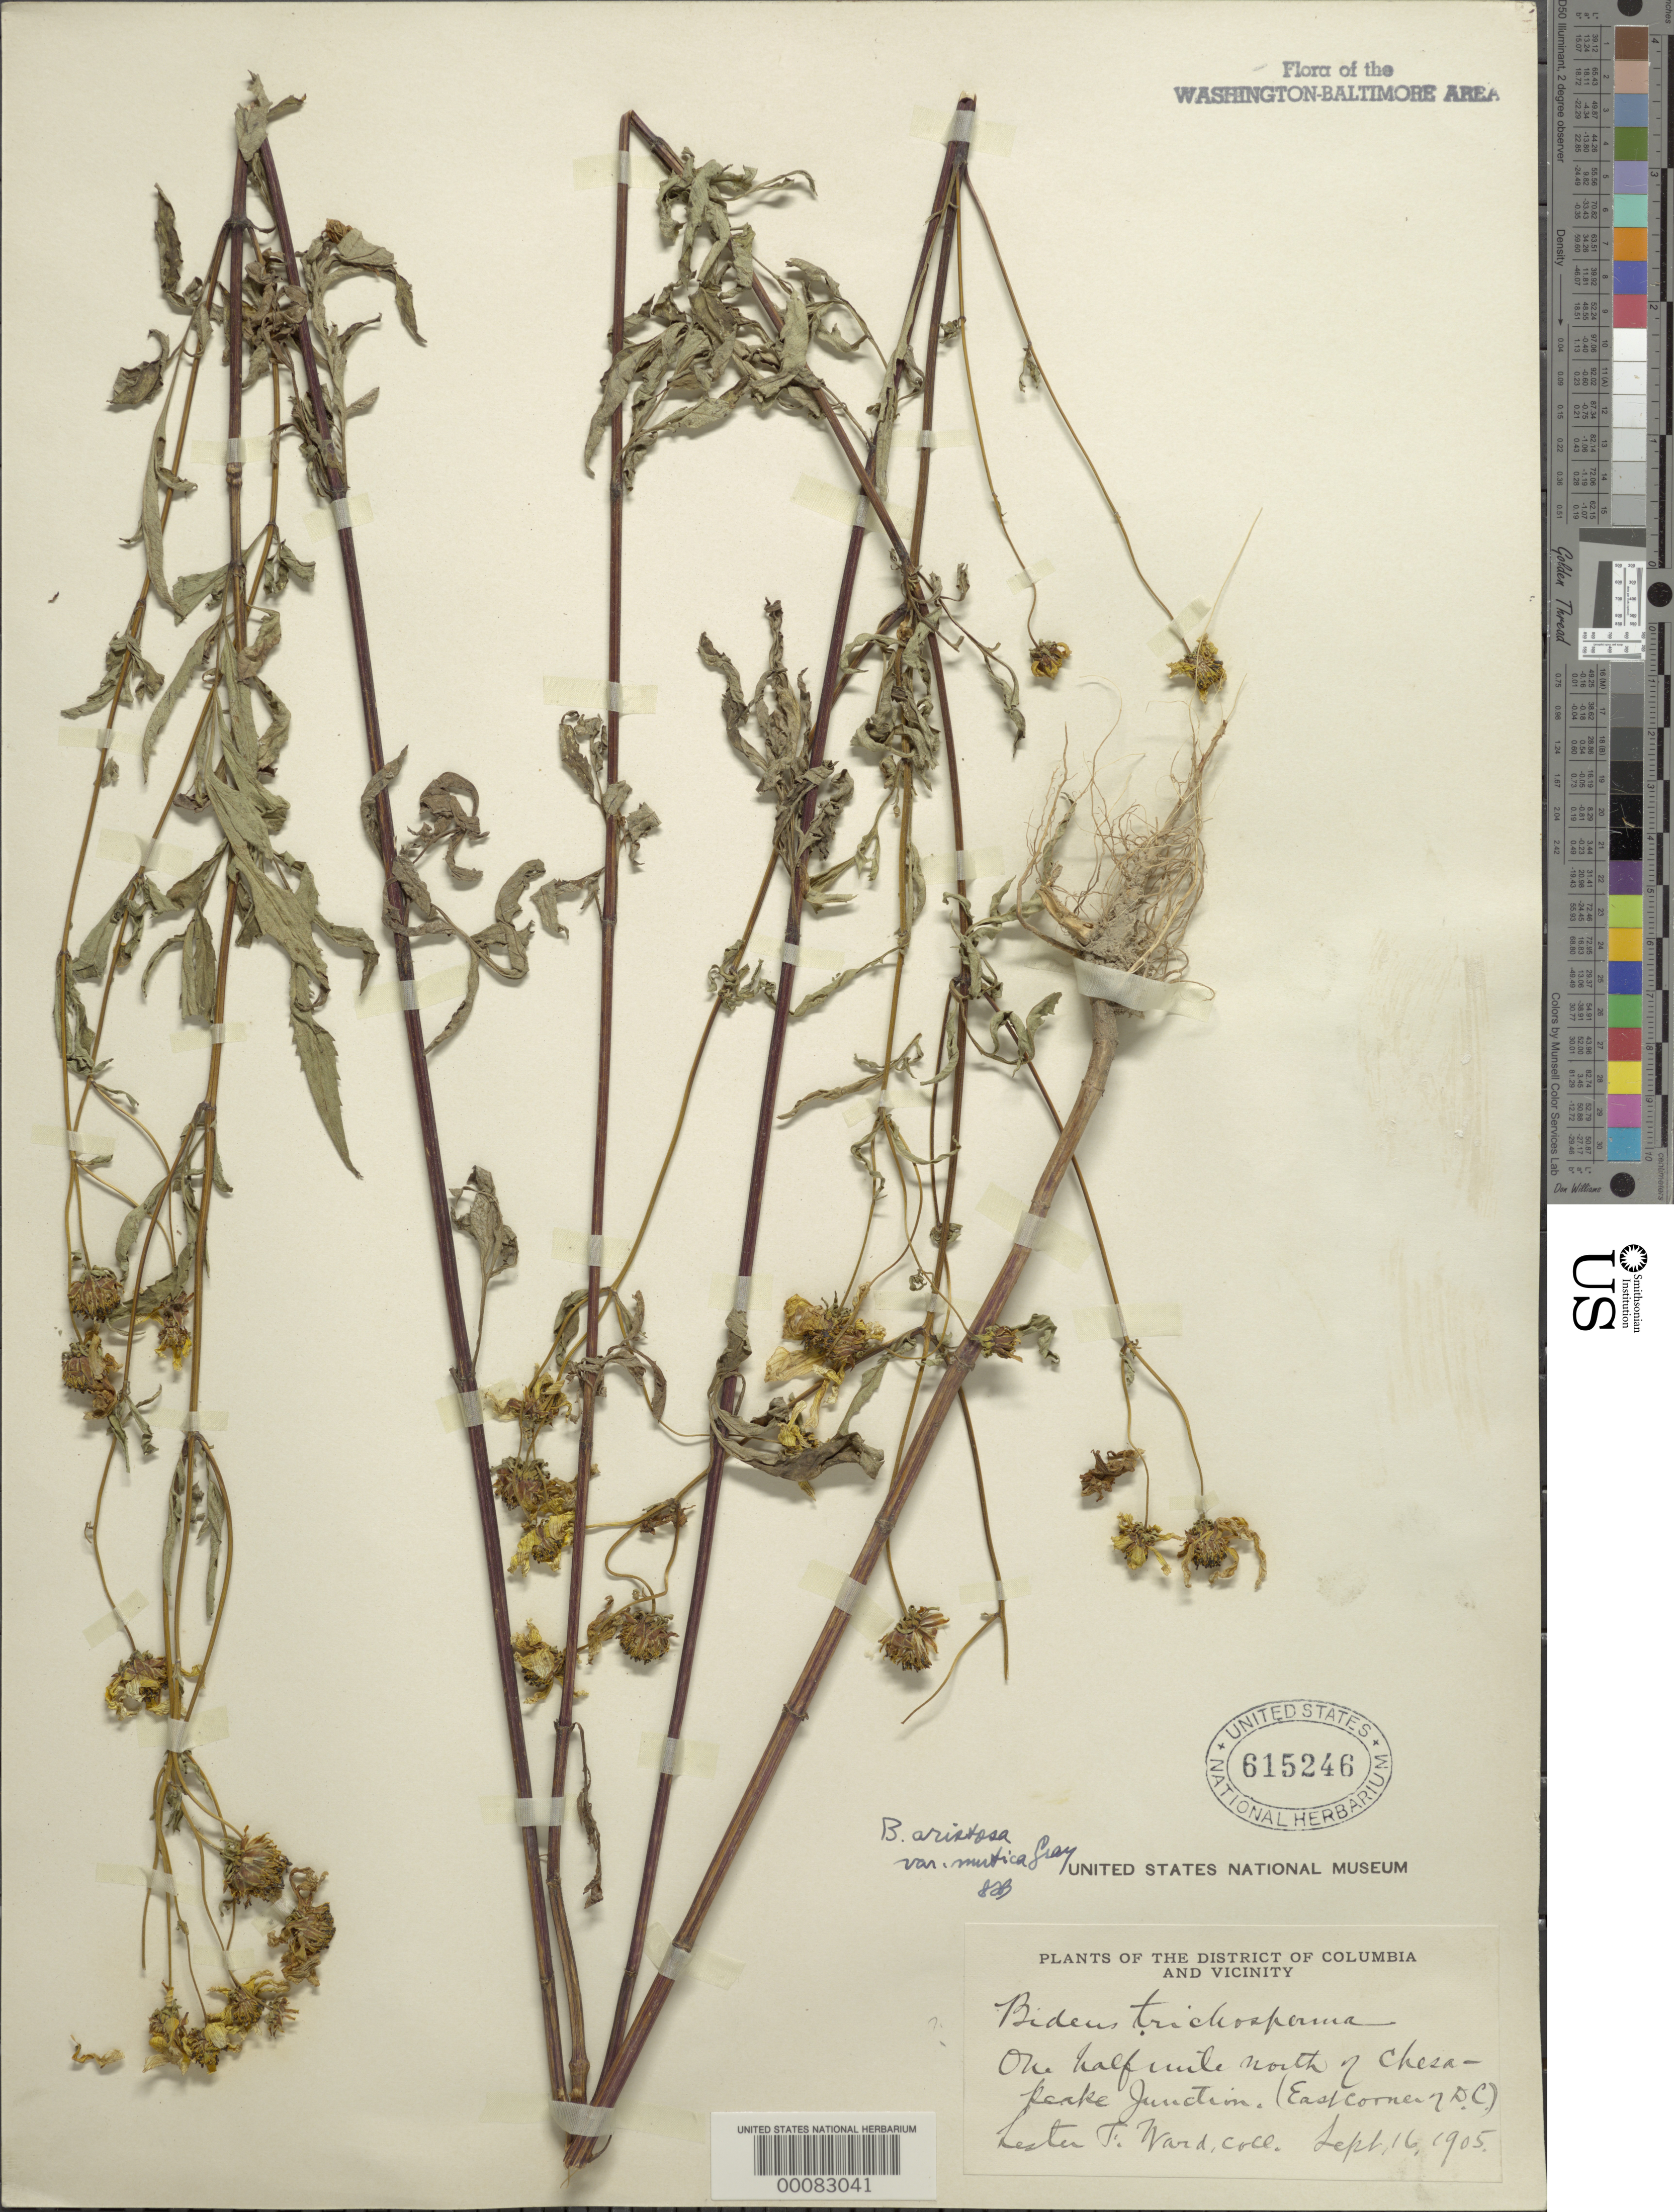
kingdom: Plantae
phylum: Tracheophyta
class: Magnoliopsida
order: Asterales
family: Asteraceae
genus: Bidens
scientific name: Bidens aristosa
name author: (Michx.) Britton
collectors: L. F. Ward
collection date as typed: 16 Sep 1905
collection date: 1905-09-16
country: United States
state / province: Maryland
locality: North of Chesapeake Junction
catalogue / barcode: US 615246